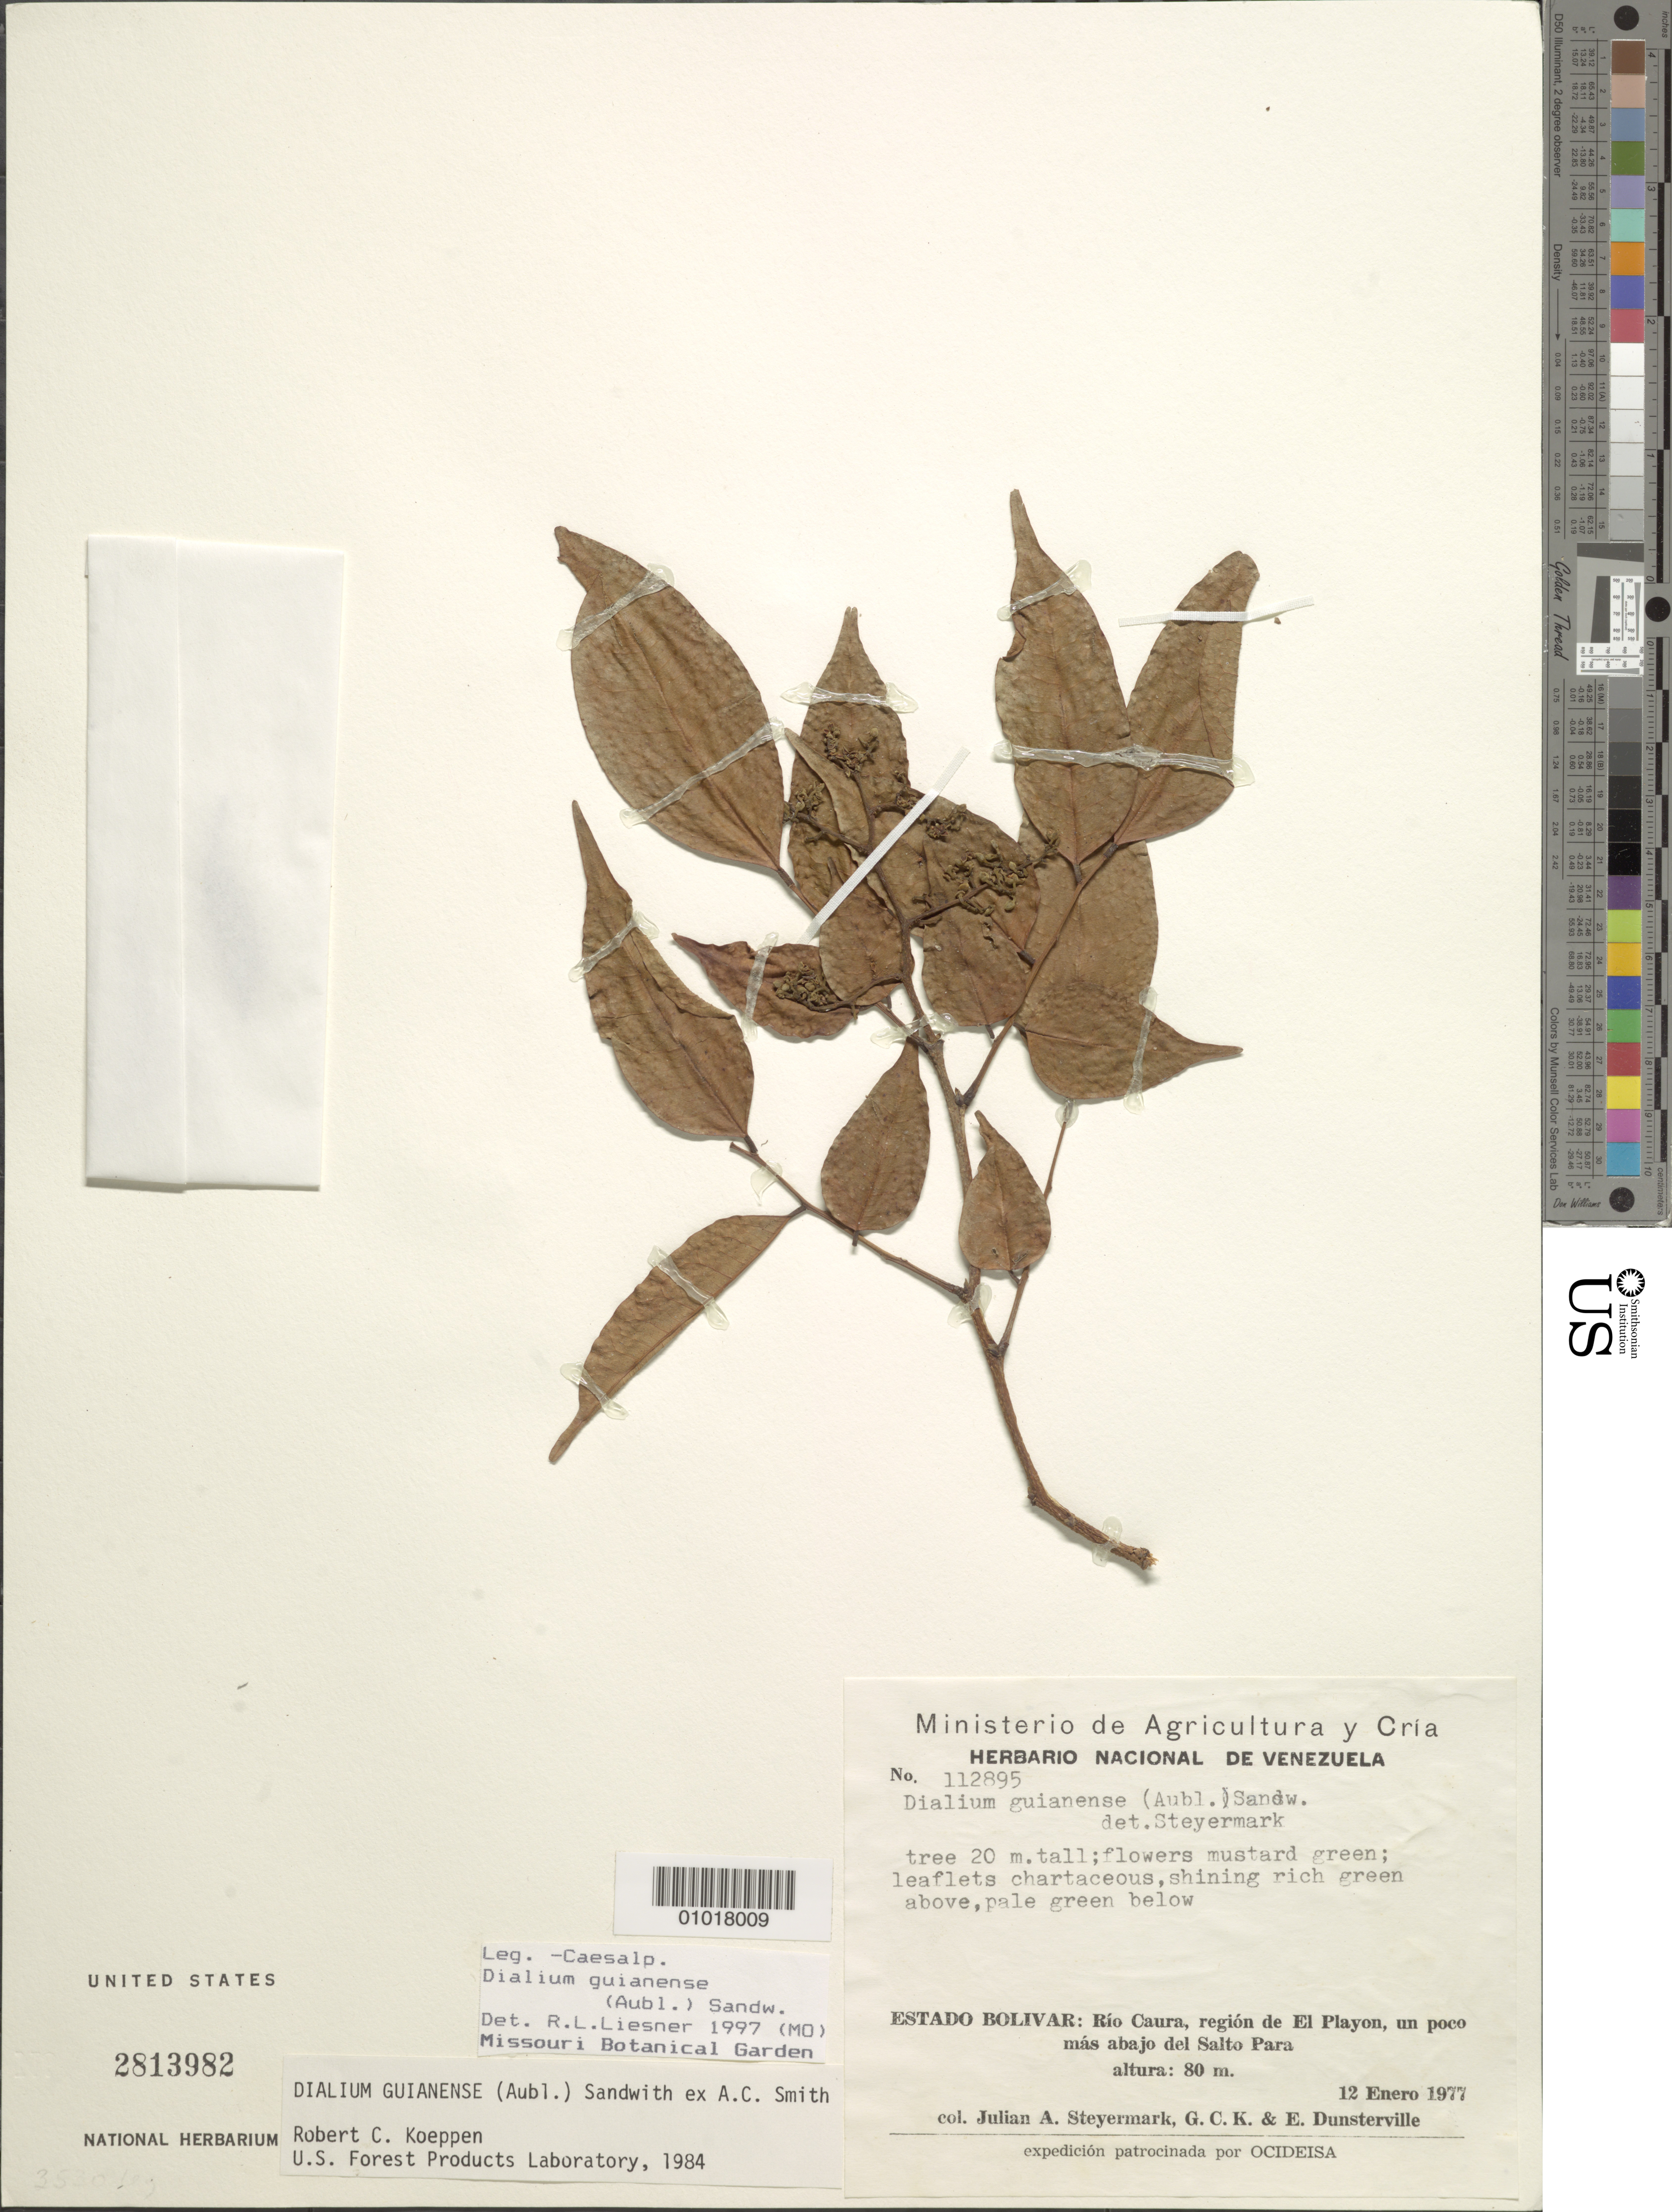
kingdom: Plantae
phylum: Tracheophyta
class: Magnoliopsida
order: Fabales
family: Fabaceae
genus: Dialium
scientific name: Dialium guianense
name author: (Aubl.) Sandwith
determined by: Liesner, R. L.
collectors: J. Steyermark, G. C. K. Dunsterville & E. Dunsterville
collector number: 112895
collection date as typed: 12-Jan-77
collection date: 1977-01-12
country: Venezuela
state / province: Bolívar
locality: Río Caura, región de El Playon, un poco mas abajo del Salto Para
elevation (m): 80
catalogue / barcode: US 2813982